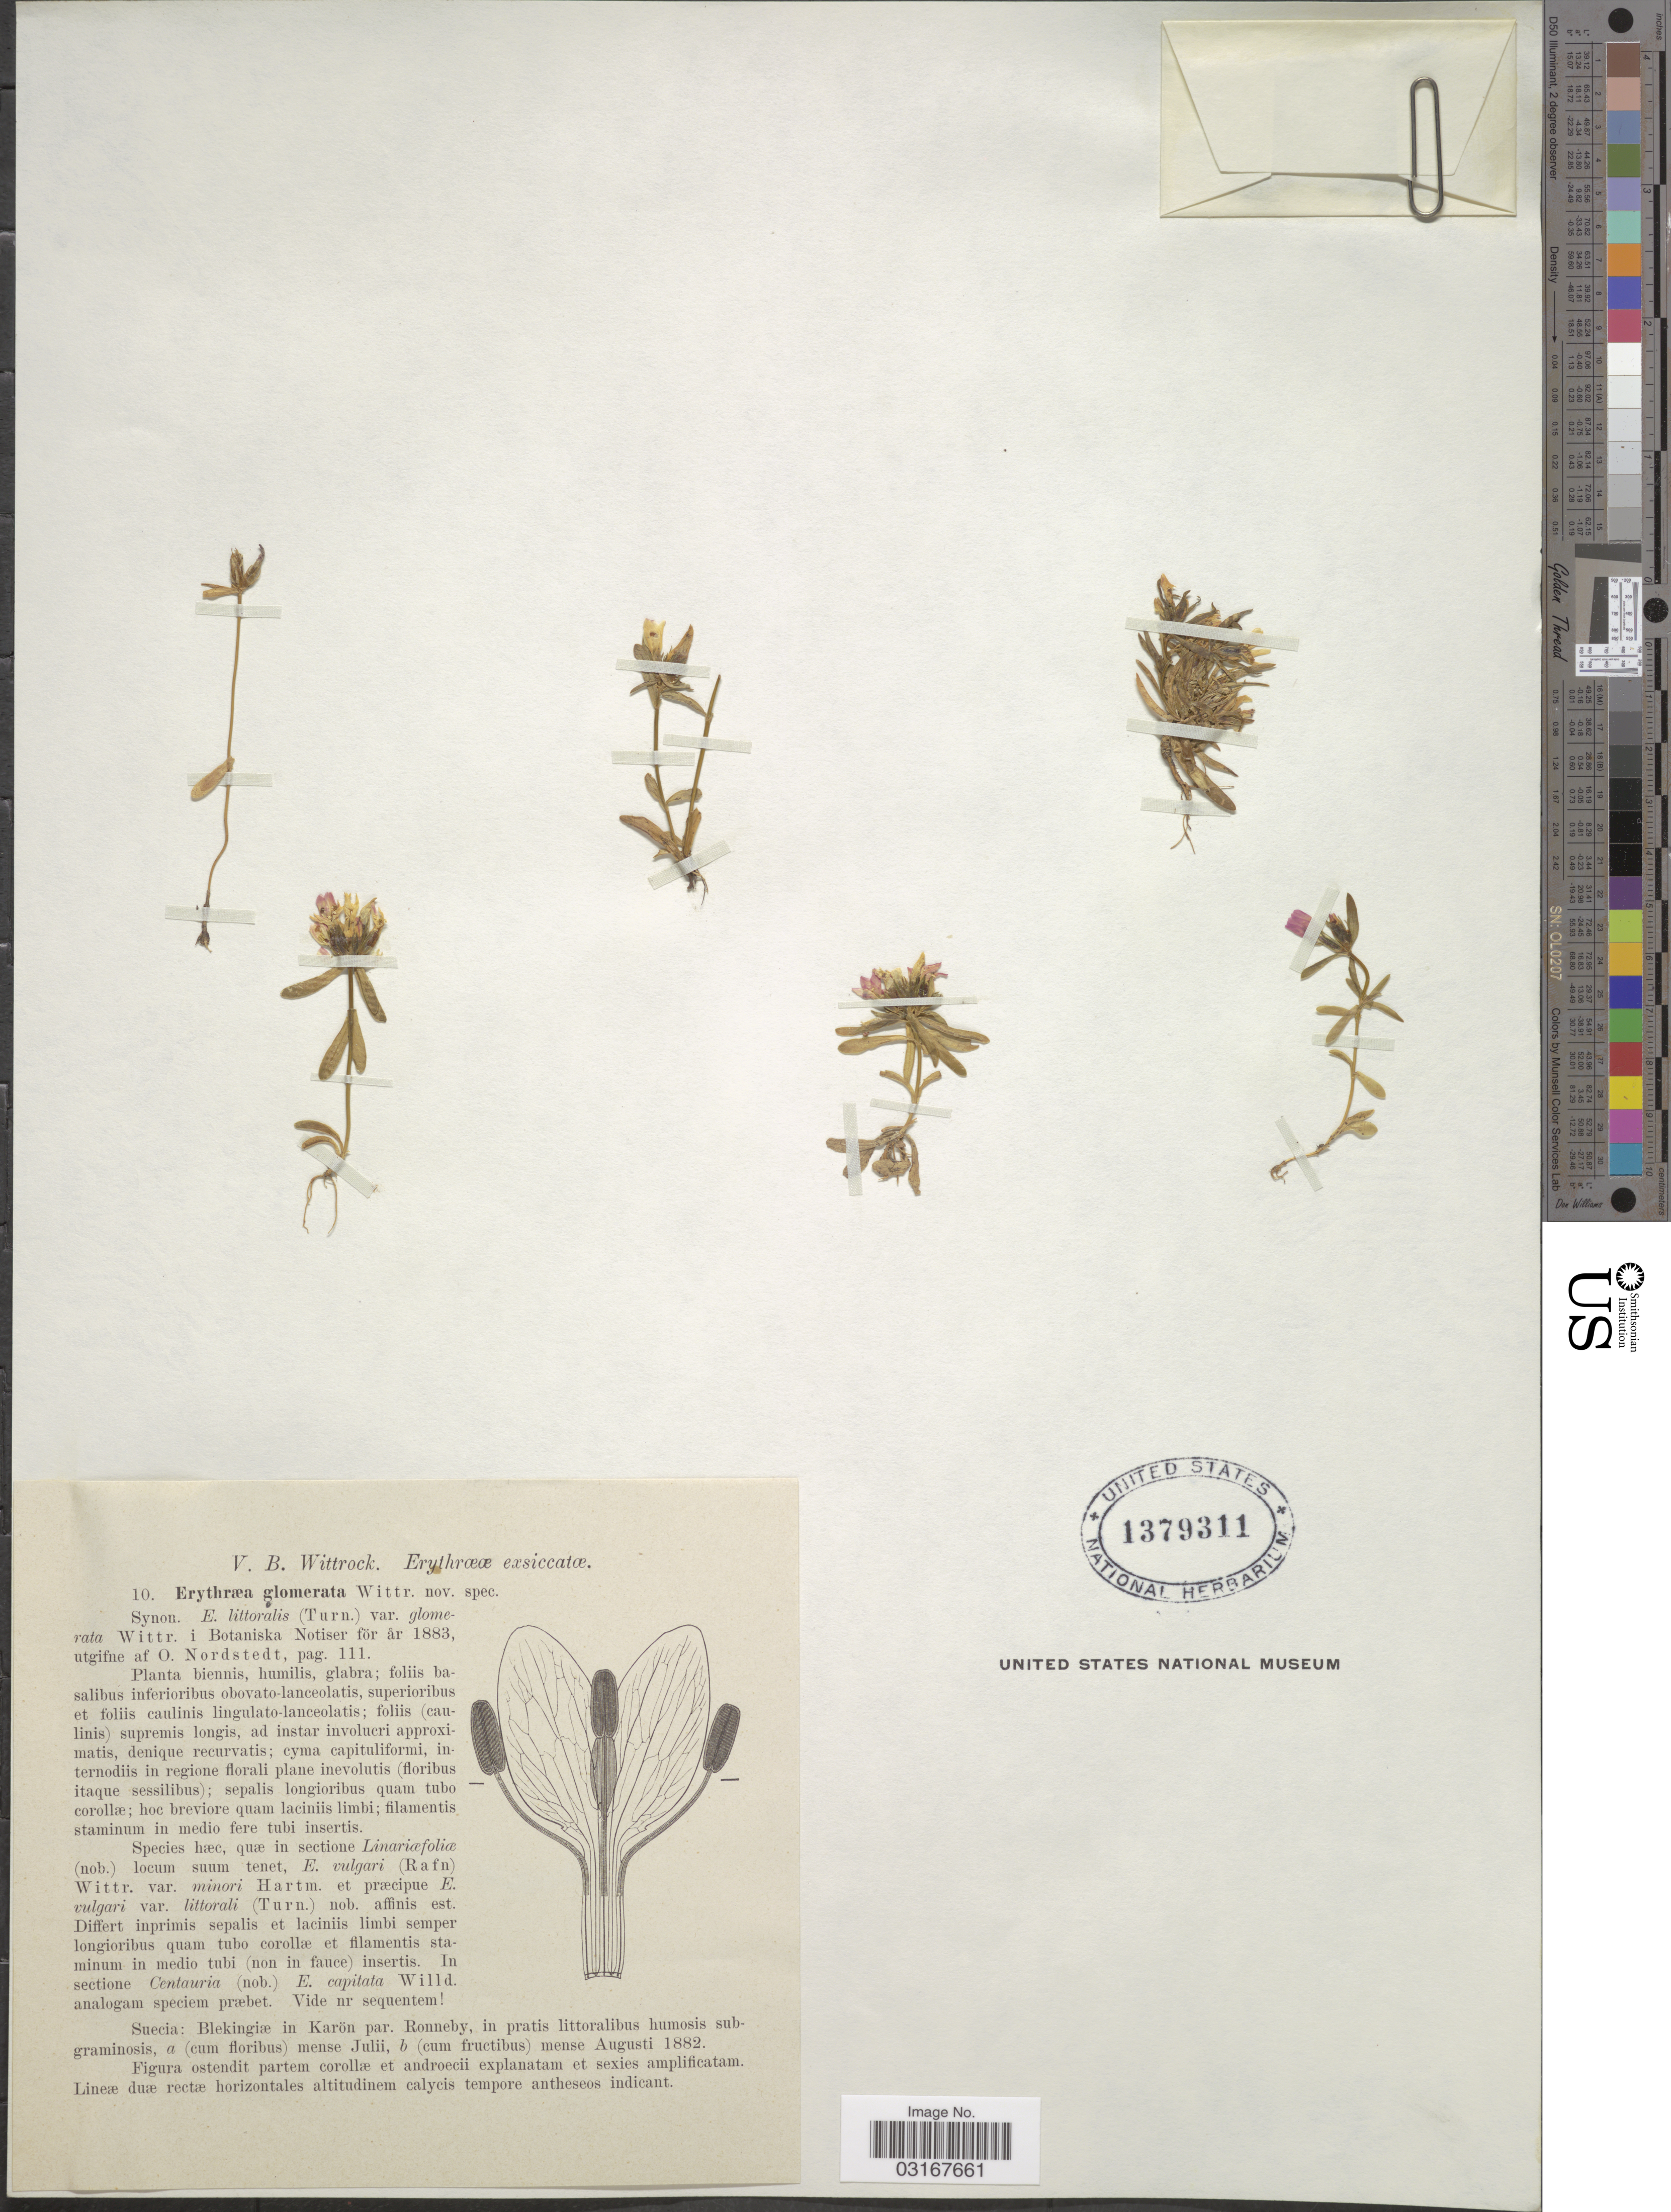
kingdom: Plantae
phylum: Tracheophyta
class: Magnoliopsida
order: Gentianales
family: Gentianaceae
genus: Centaurium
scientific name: Centaurium glomeratum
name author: (Wittr.) Druce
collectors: V. Wittrock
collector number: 10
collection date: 1882-07/1882-08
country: Sweden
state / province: Blekinge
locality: Suecia: Blekingiæ in Karön par. Ronneby.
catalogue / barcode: US 1379311